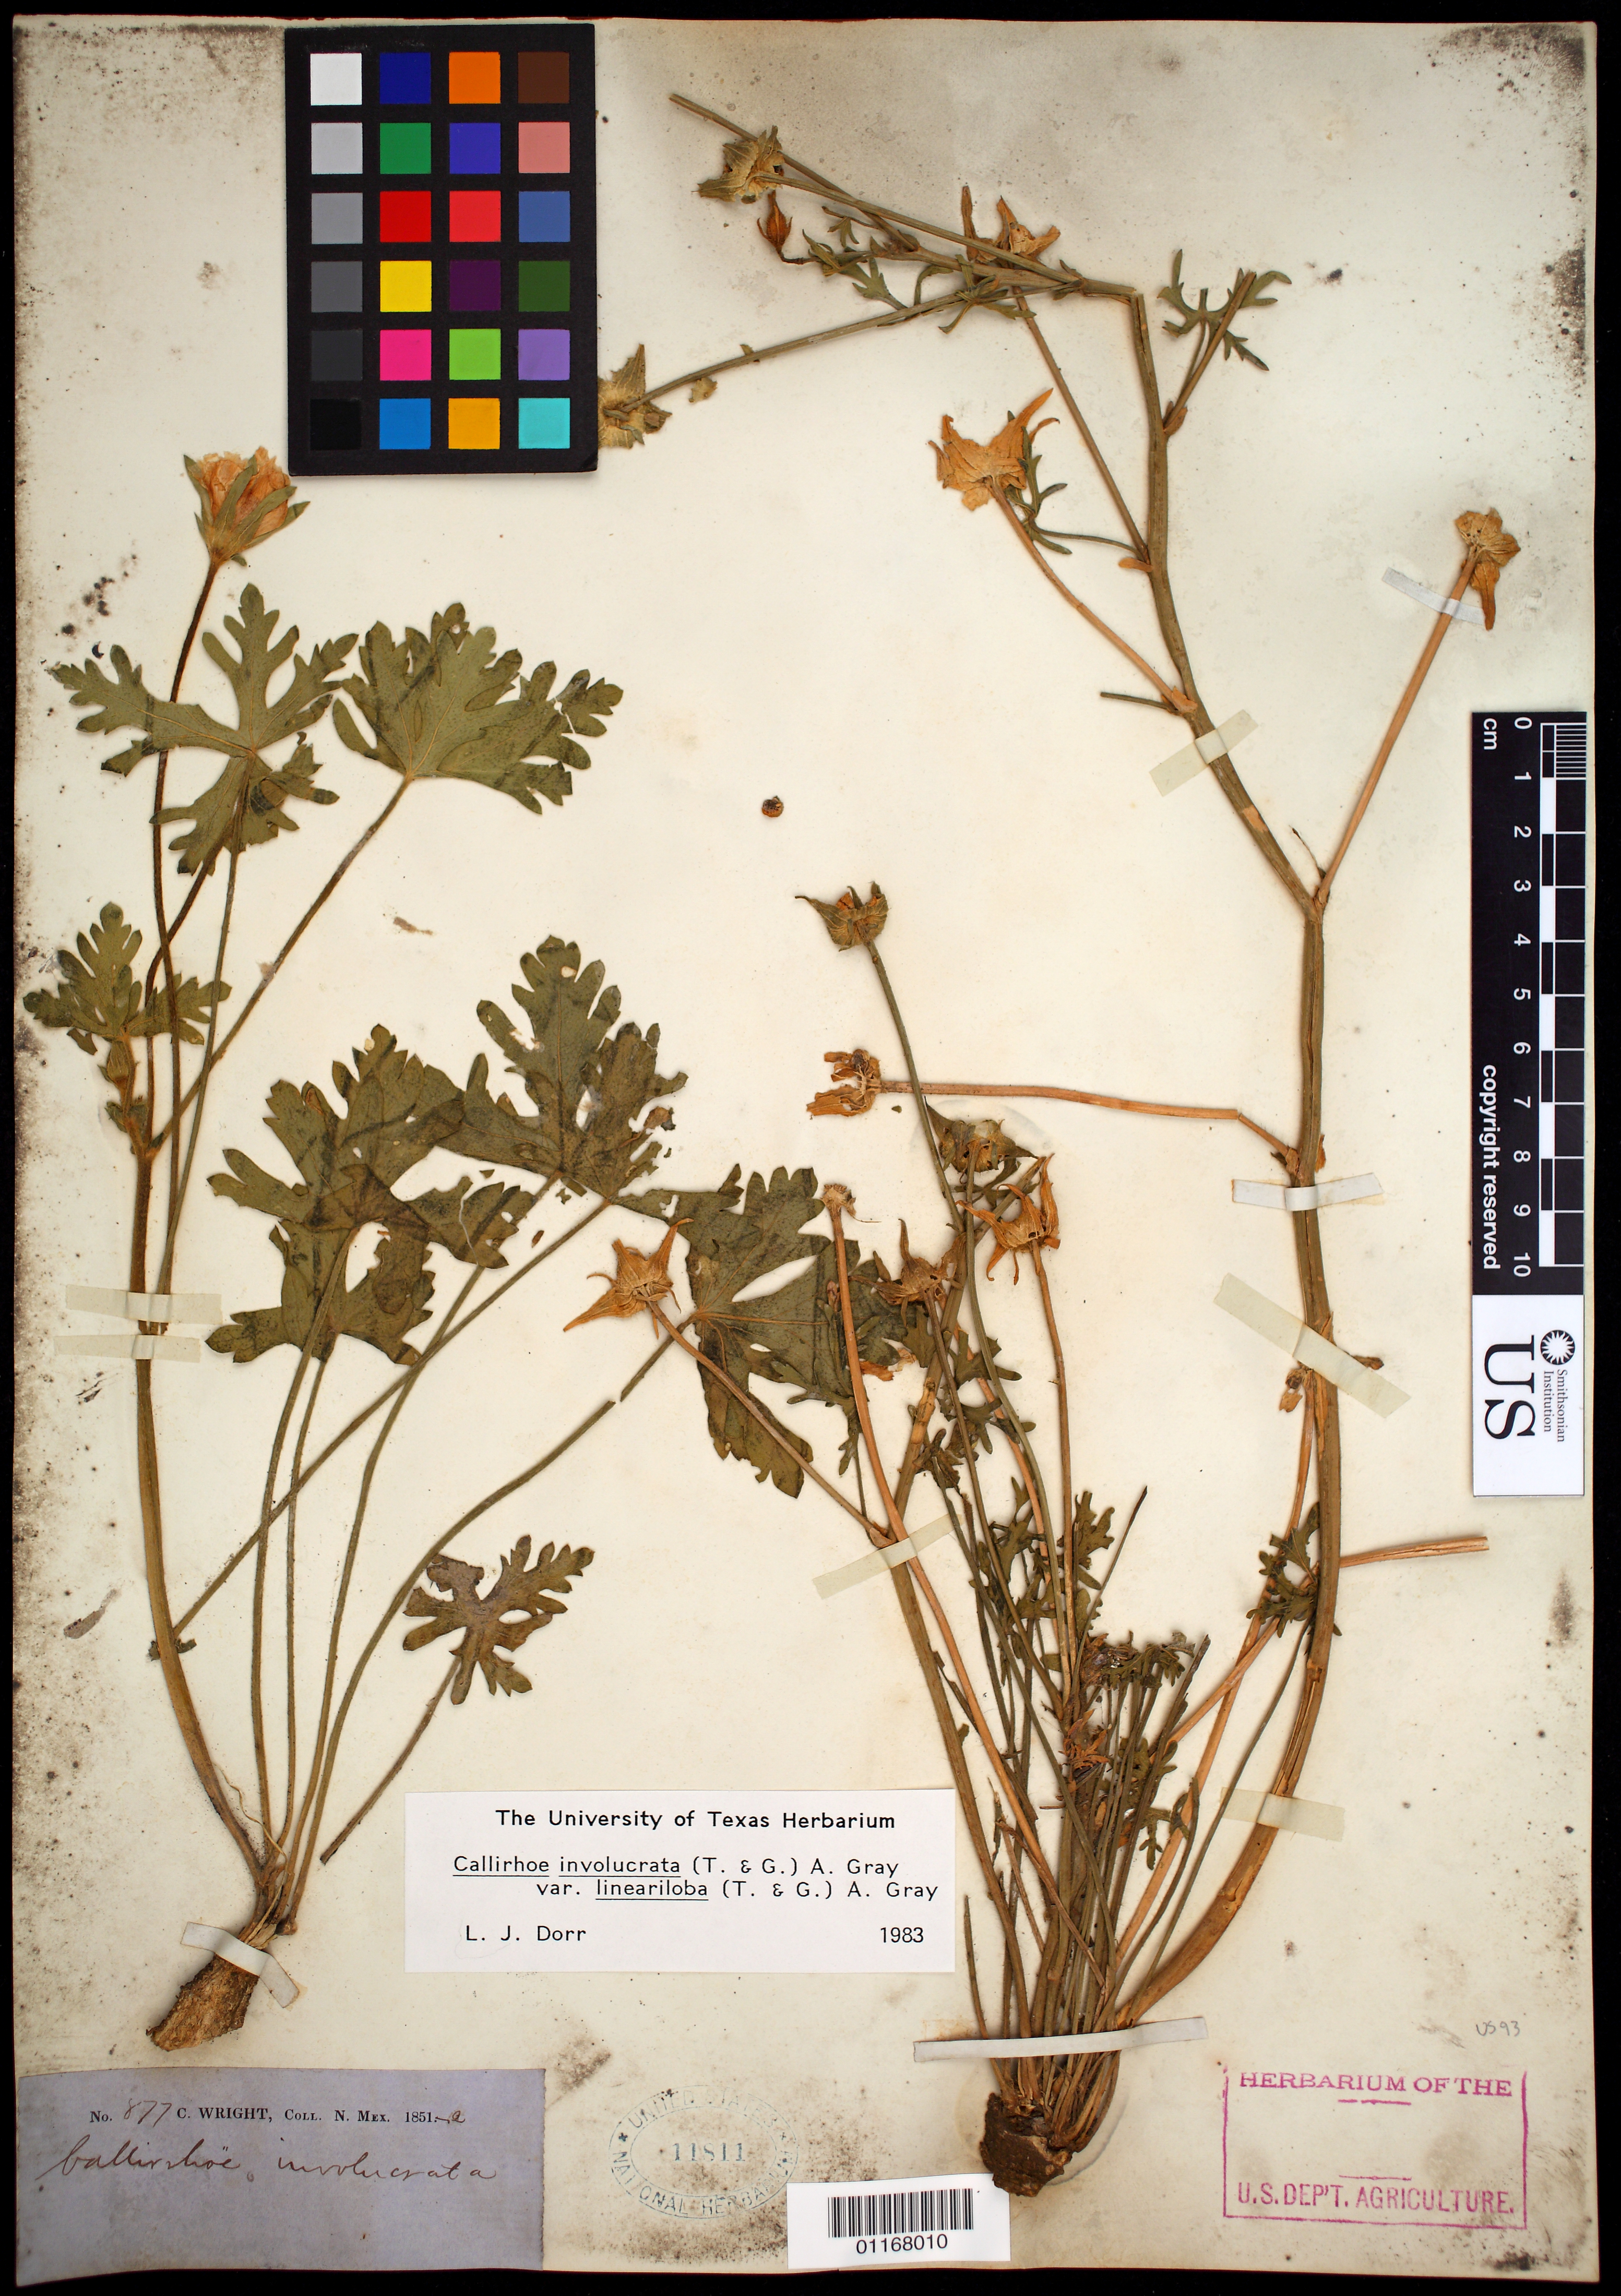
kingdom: Plantae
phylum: Tracheophyta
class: Magnoliopsida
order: Malvales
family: Malvaceae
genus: Callirhoe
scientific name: Callirhoe involucrata var. lineariloba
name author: (Torr. & A. Gray) A. Gray ex S. Watson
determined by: Dorr, L. J., (BOT), Smithsonian Institution - National Museum of Natural History (UNITED STATES)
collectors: C. Wright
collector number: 877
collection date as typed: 1851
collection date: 1851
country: United States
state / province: New Mexico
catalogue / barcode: US 11811